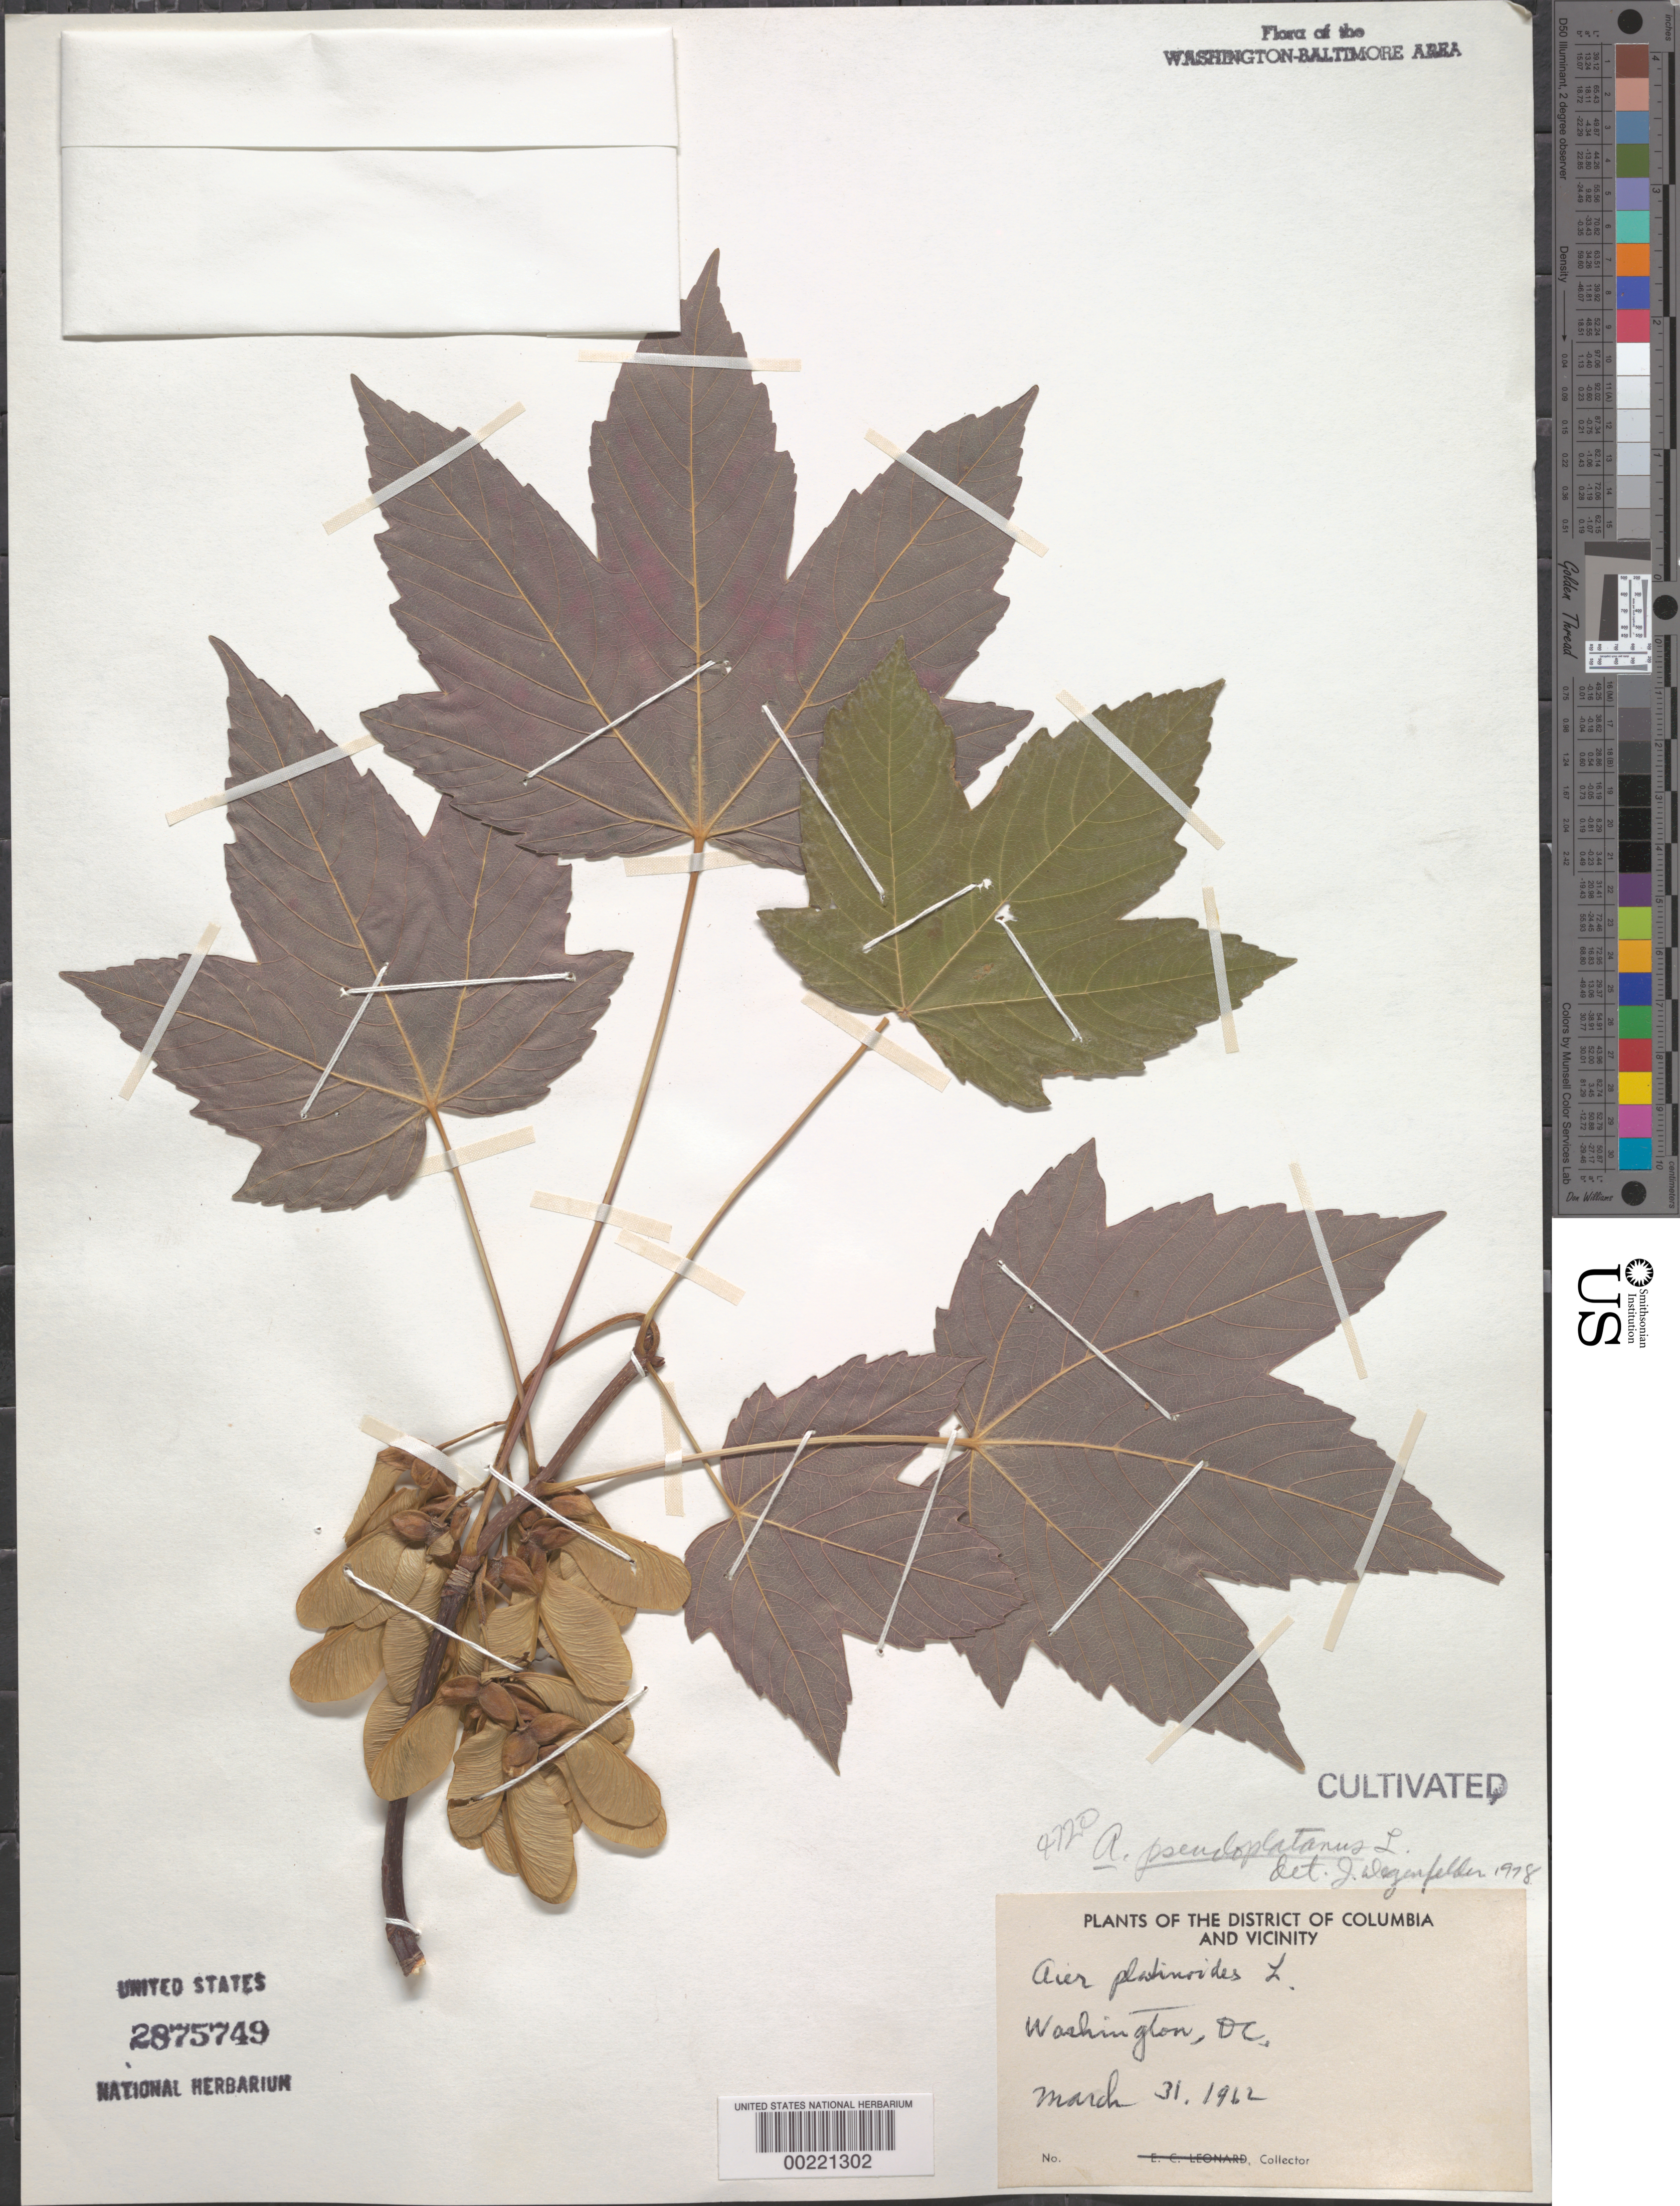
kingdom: Plantae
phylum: Tracheophyta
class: Magnoliopsida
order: Sapindales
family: Sapindaceae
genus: Acer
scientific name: Acer pseudoplatanus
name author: L.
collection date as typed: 31 Mar 1962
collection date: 1962-03-31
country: United States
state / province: District of Columbia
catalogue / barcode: US 2875749